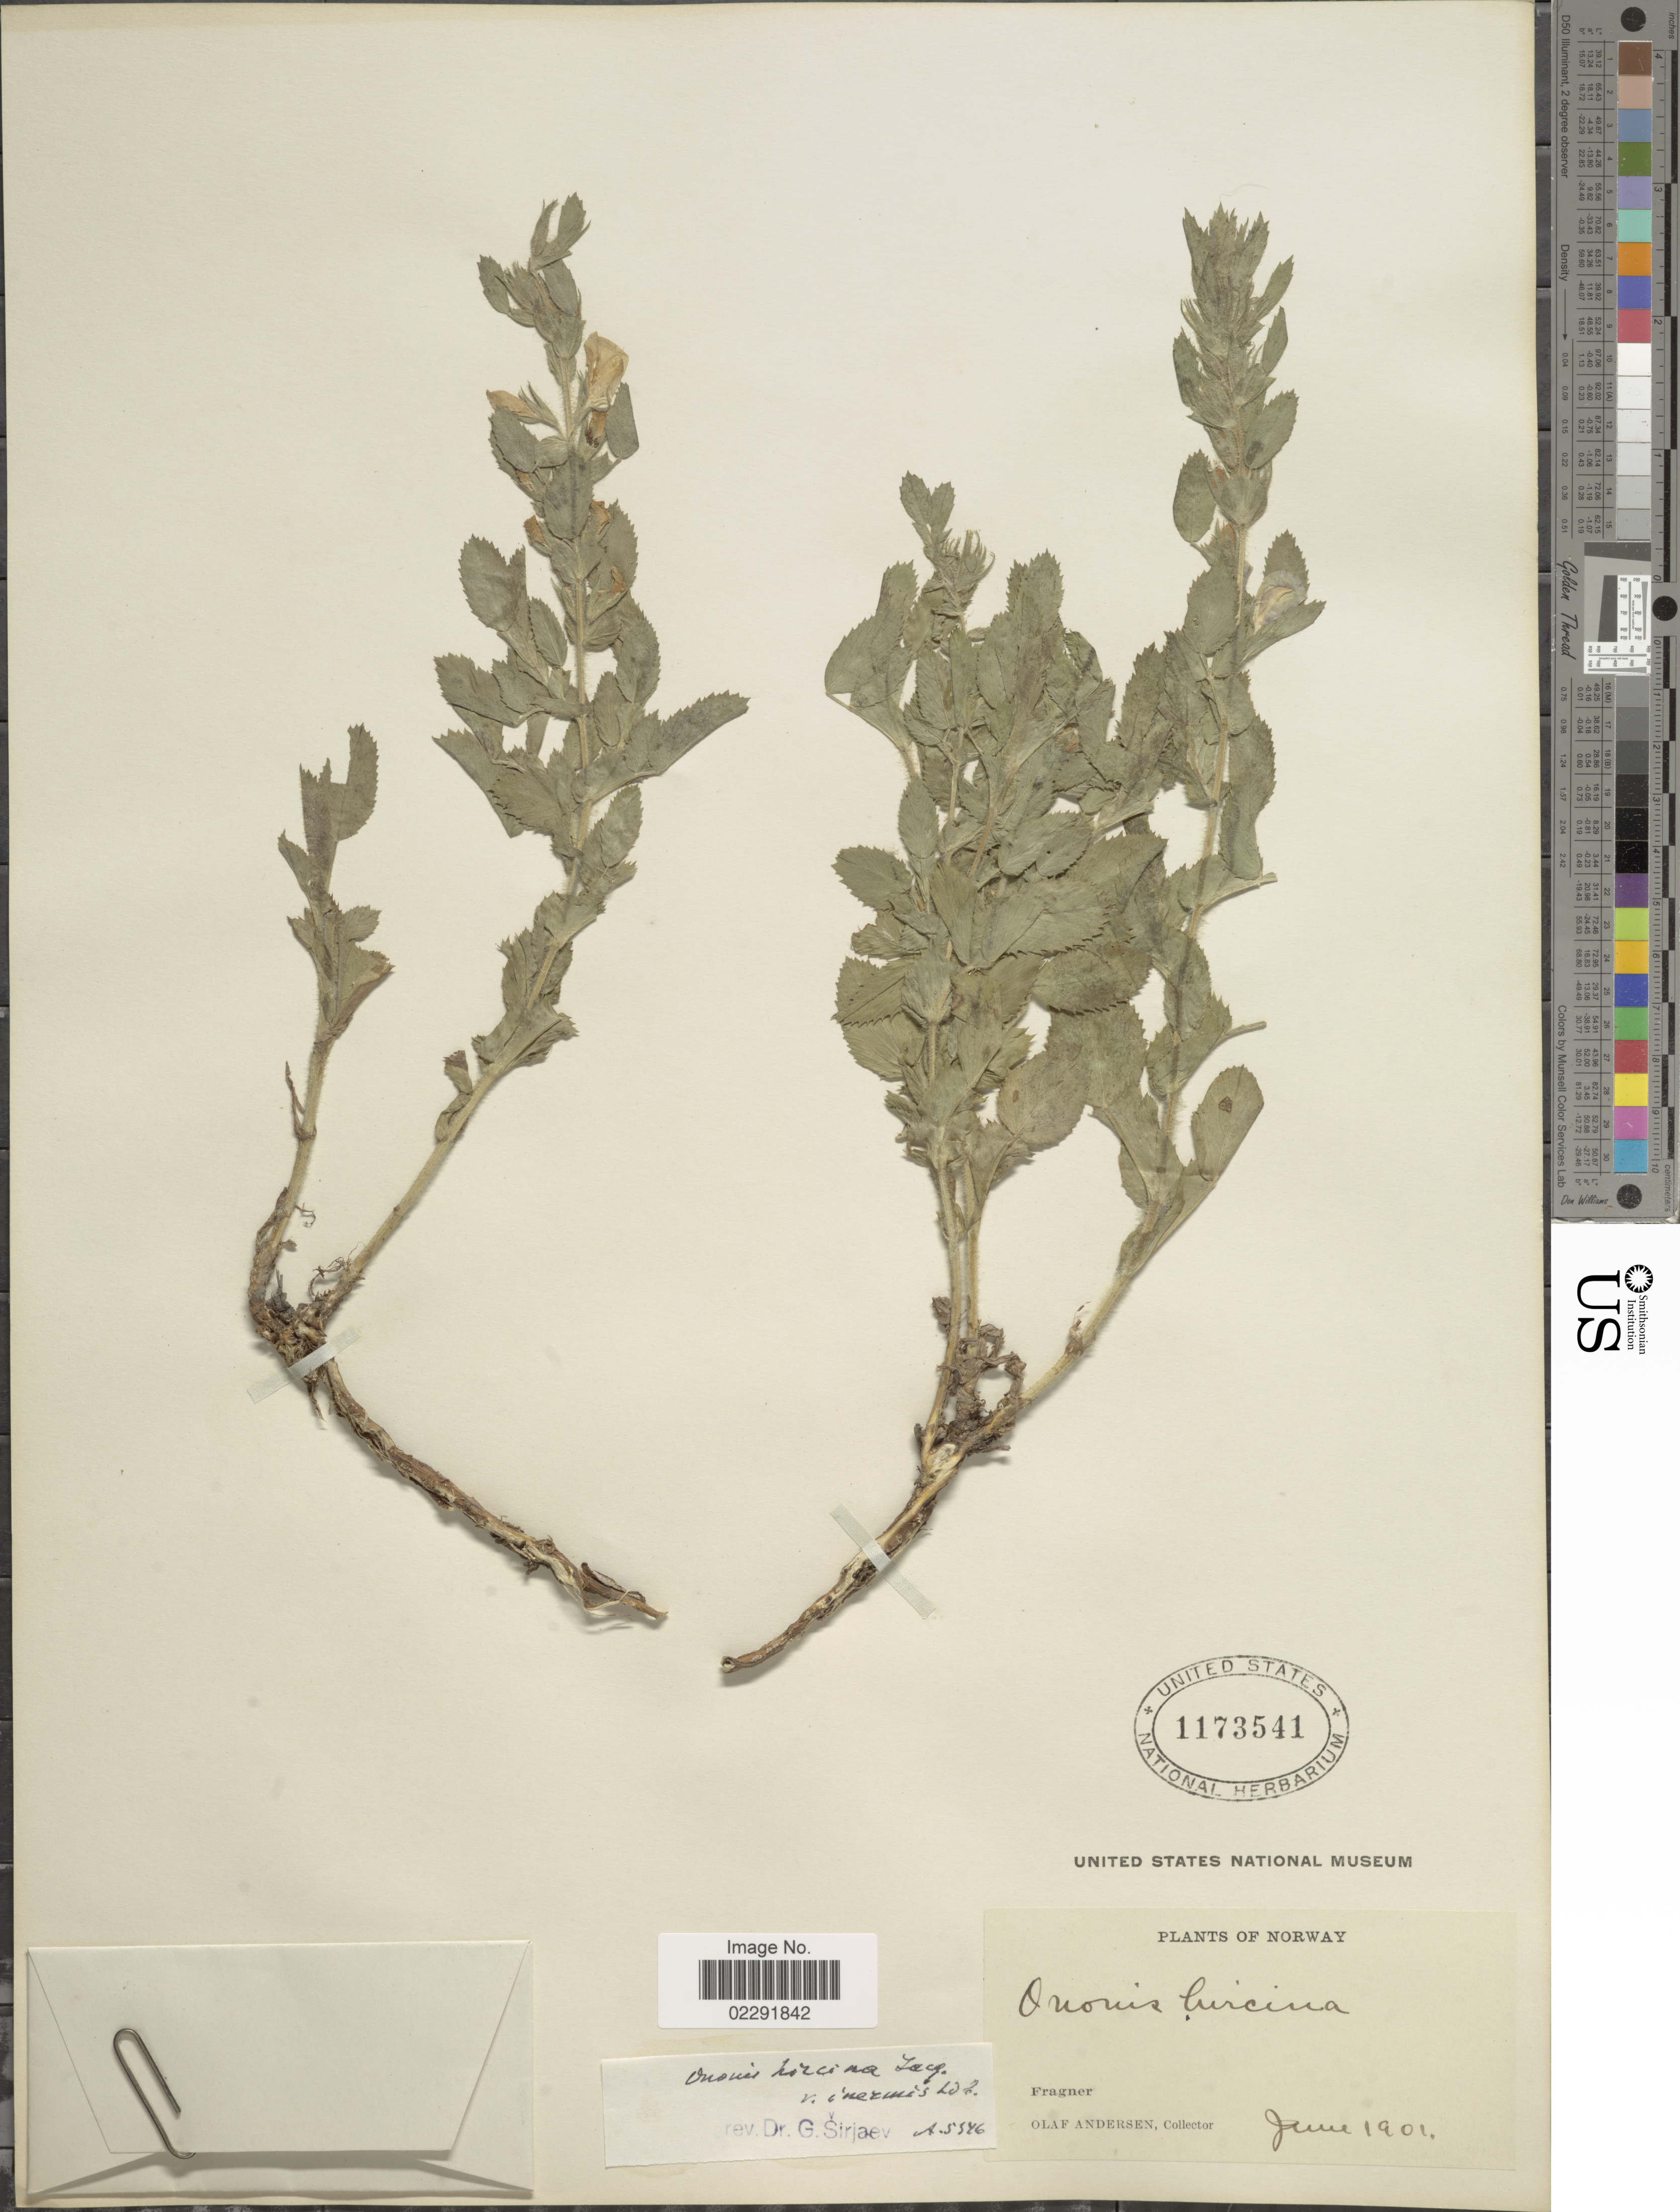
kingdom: Plantae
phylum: Tracheophyta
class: Magnoliopsida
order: Fabales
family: Fabaceae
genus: Ononis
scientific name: Ononis hircina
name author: Jacq.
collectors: O. Andersen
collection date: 1901-06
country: Norway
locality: Fragner.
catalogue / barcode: US 1173541